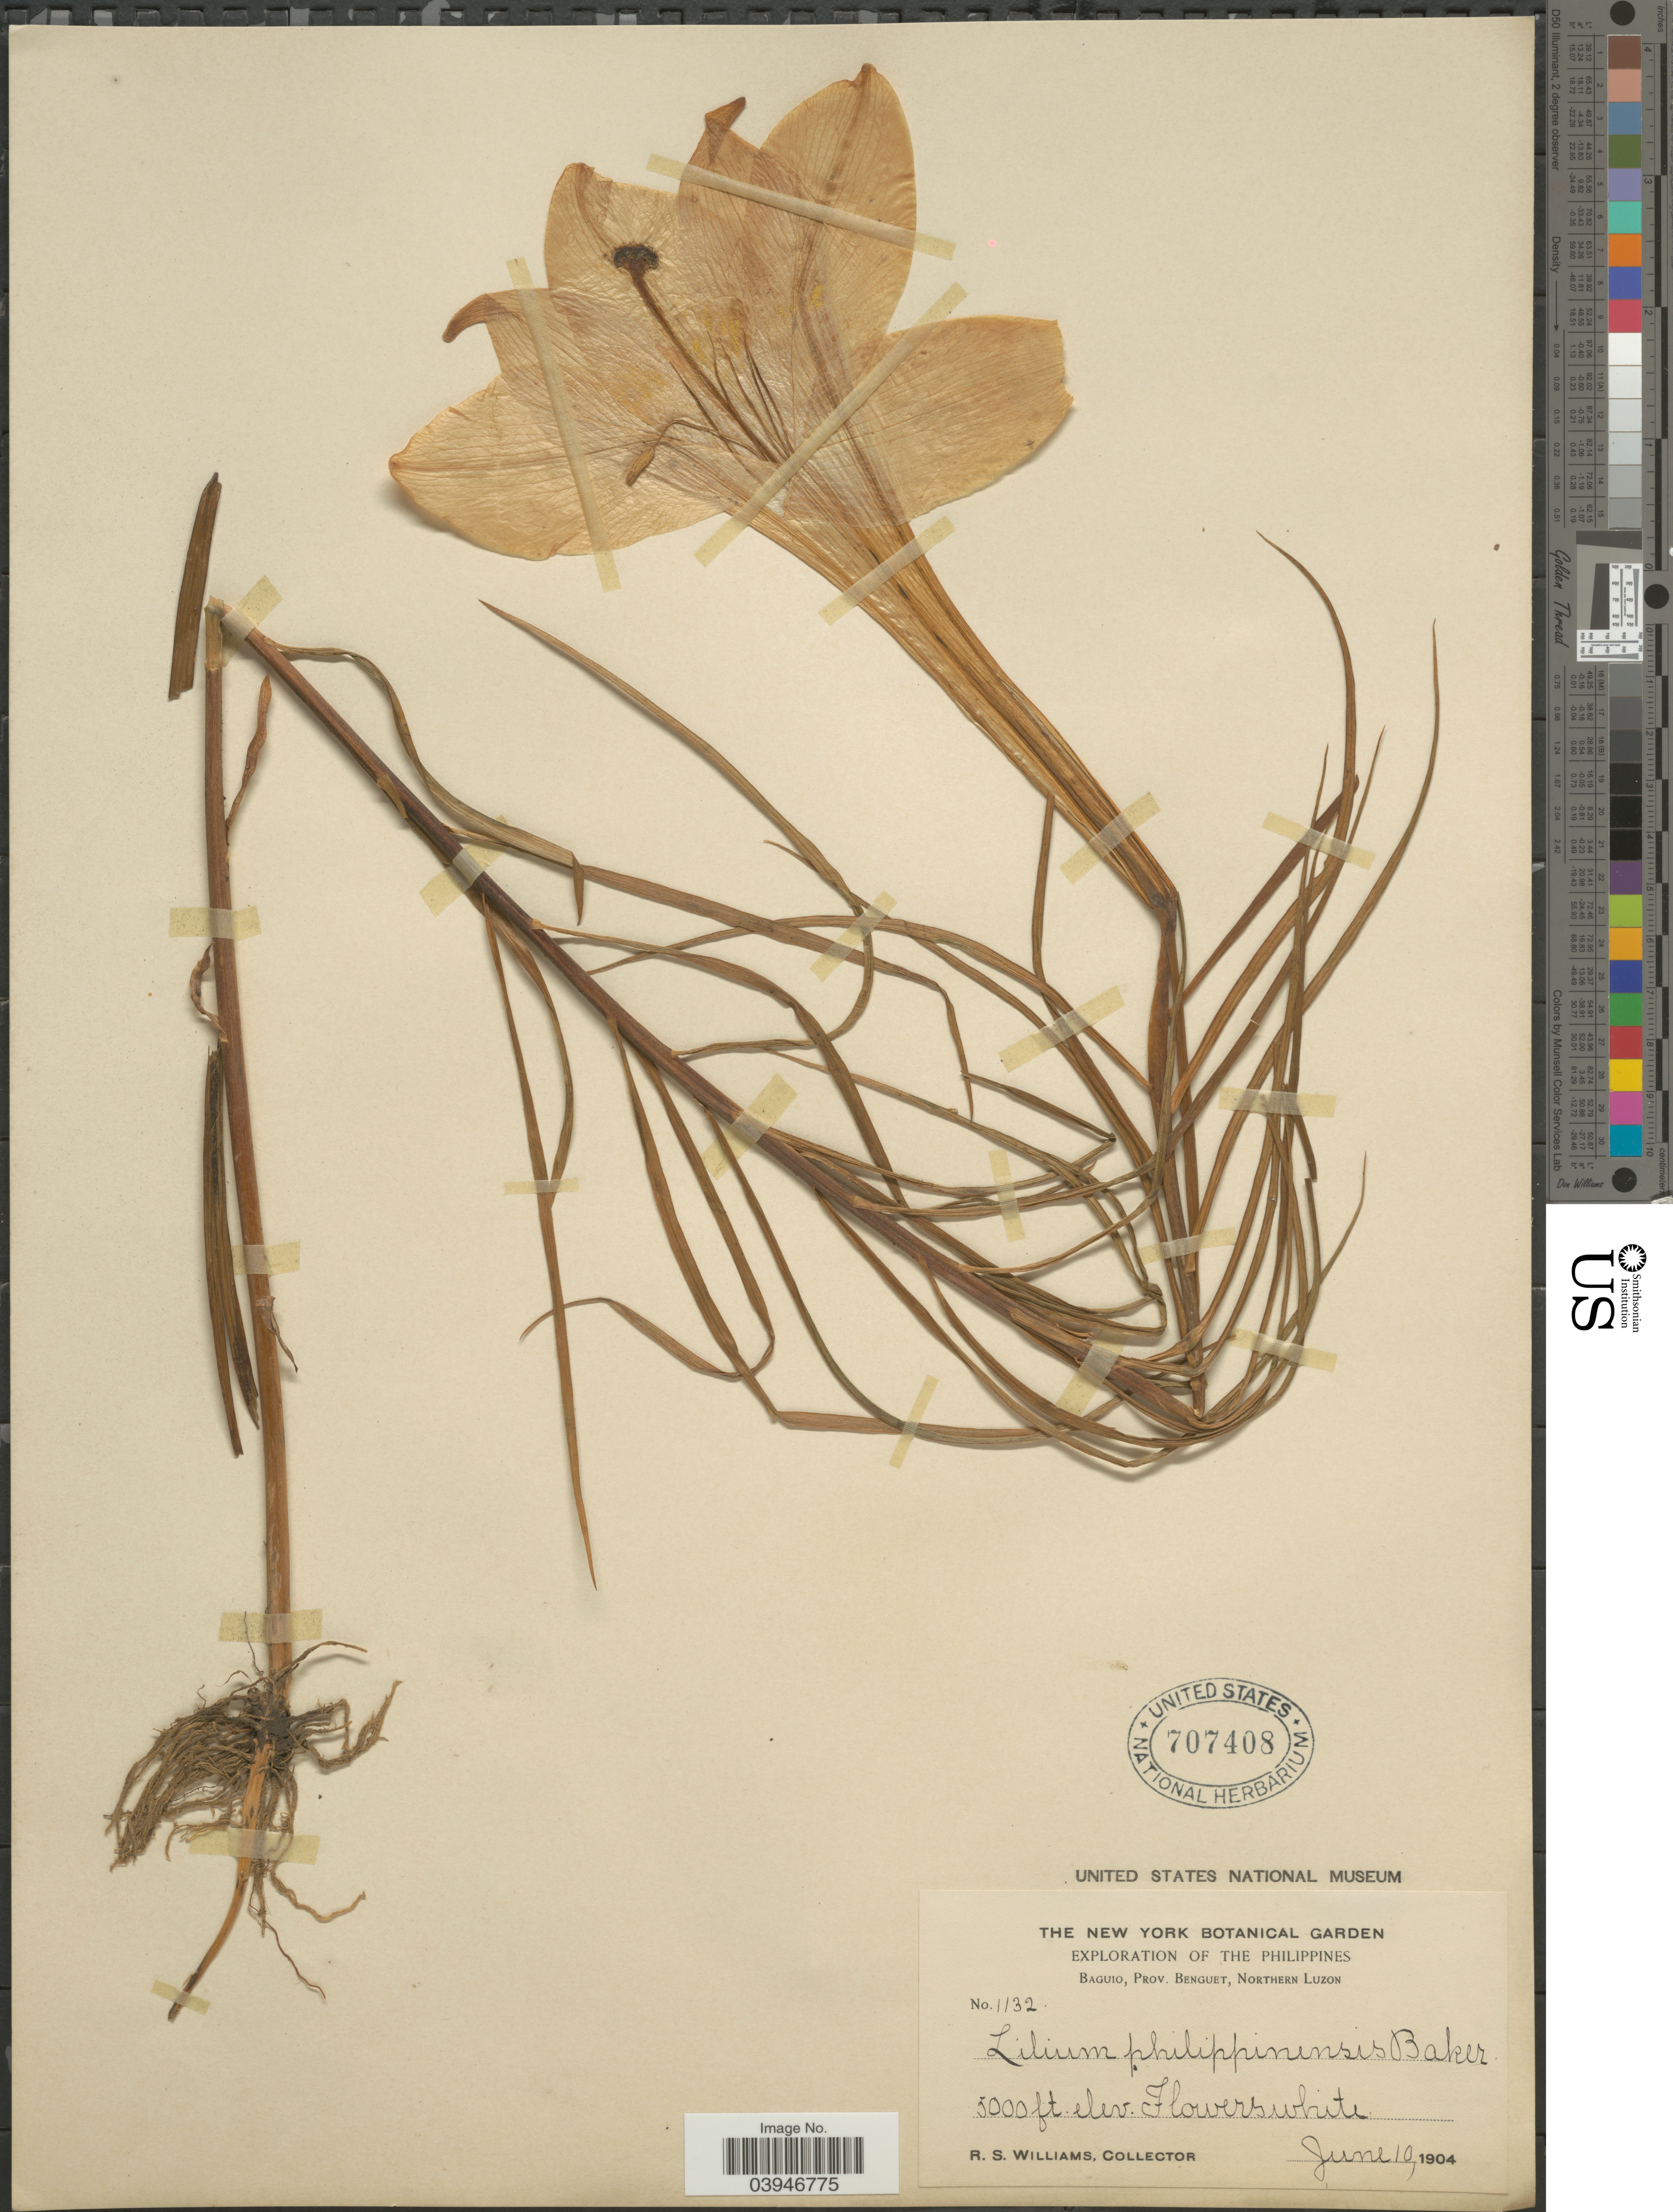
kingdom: Plantae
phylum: Tracheophyta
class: Liliopsida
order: Liliales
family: Liliaceae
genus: Lilium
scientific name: Lilium philippinense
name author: Baker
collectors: R. S. Williams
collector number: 1132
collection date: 1904-06-10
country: Philippines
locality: Baguio, Prov. Benguet, Northern Luzon.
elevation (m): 1524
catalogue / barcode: US 707408